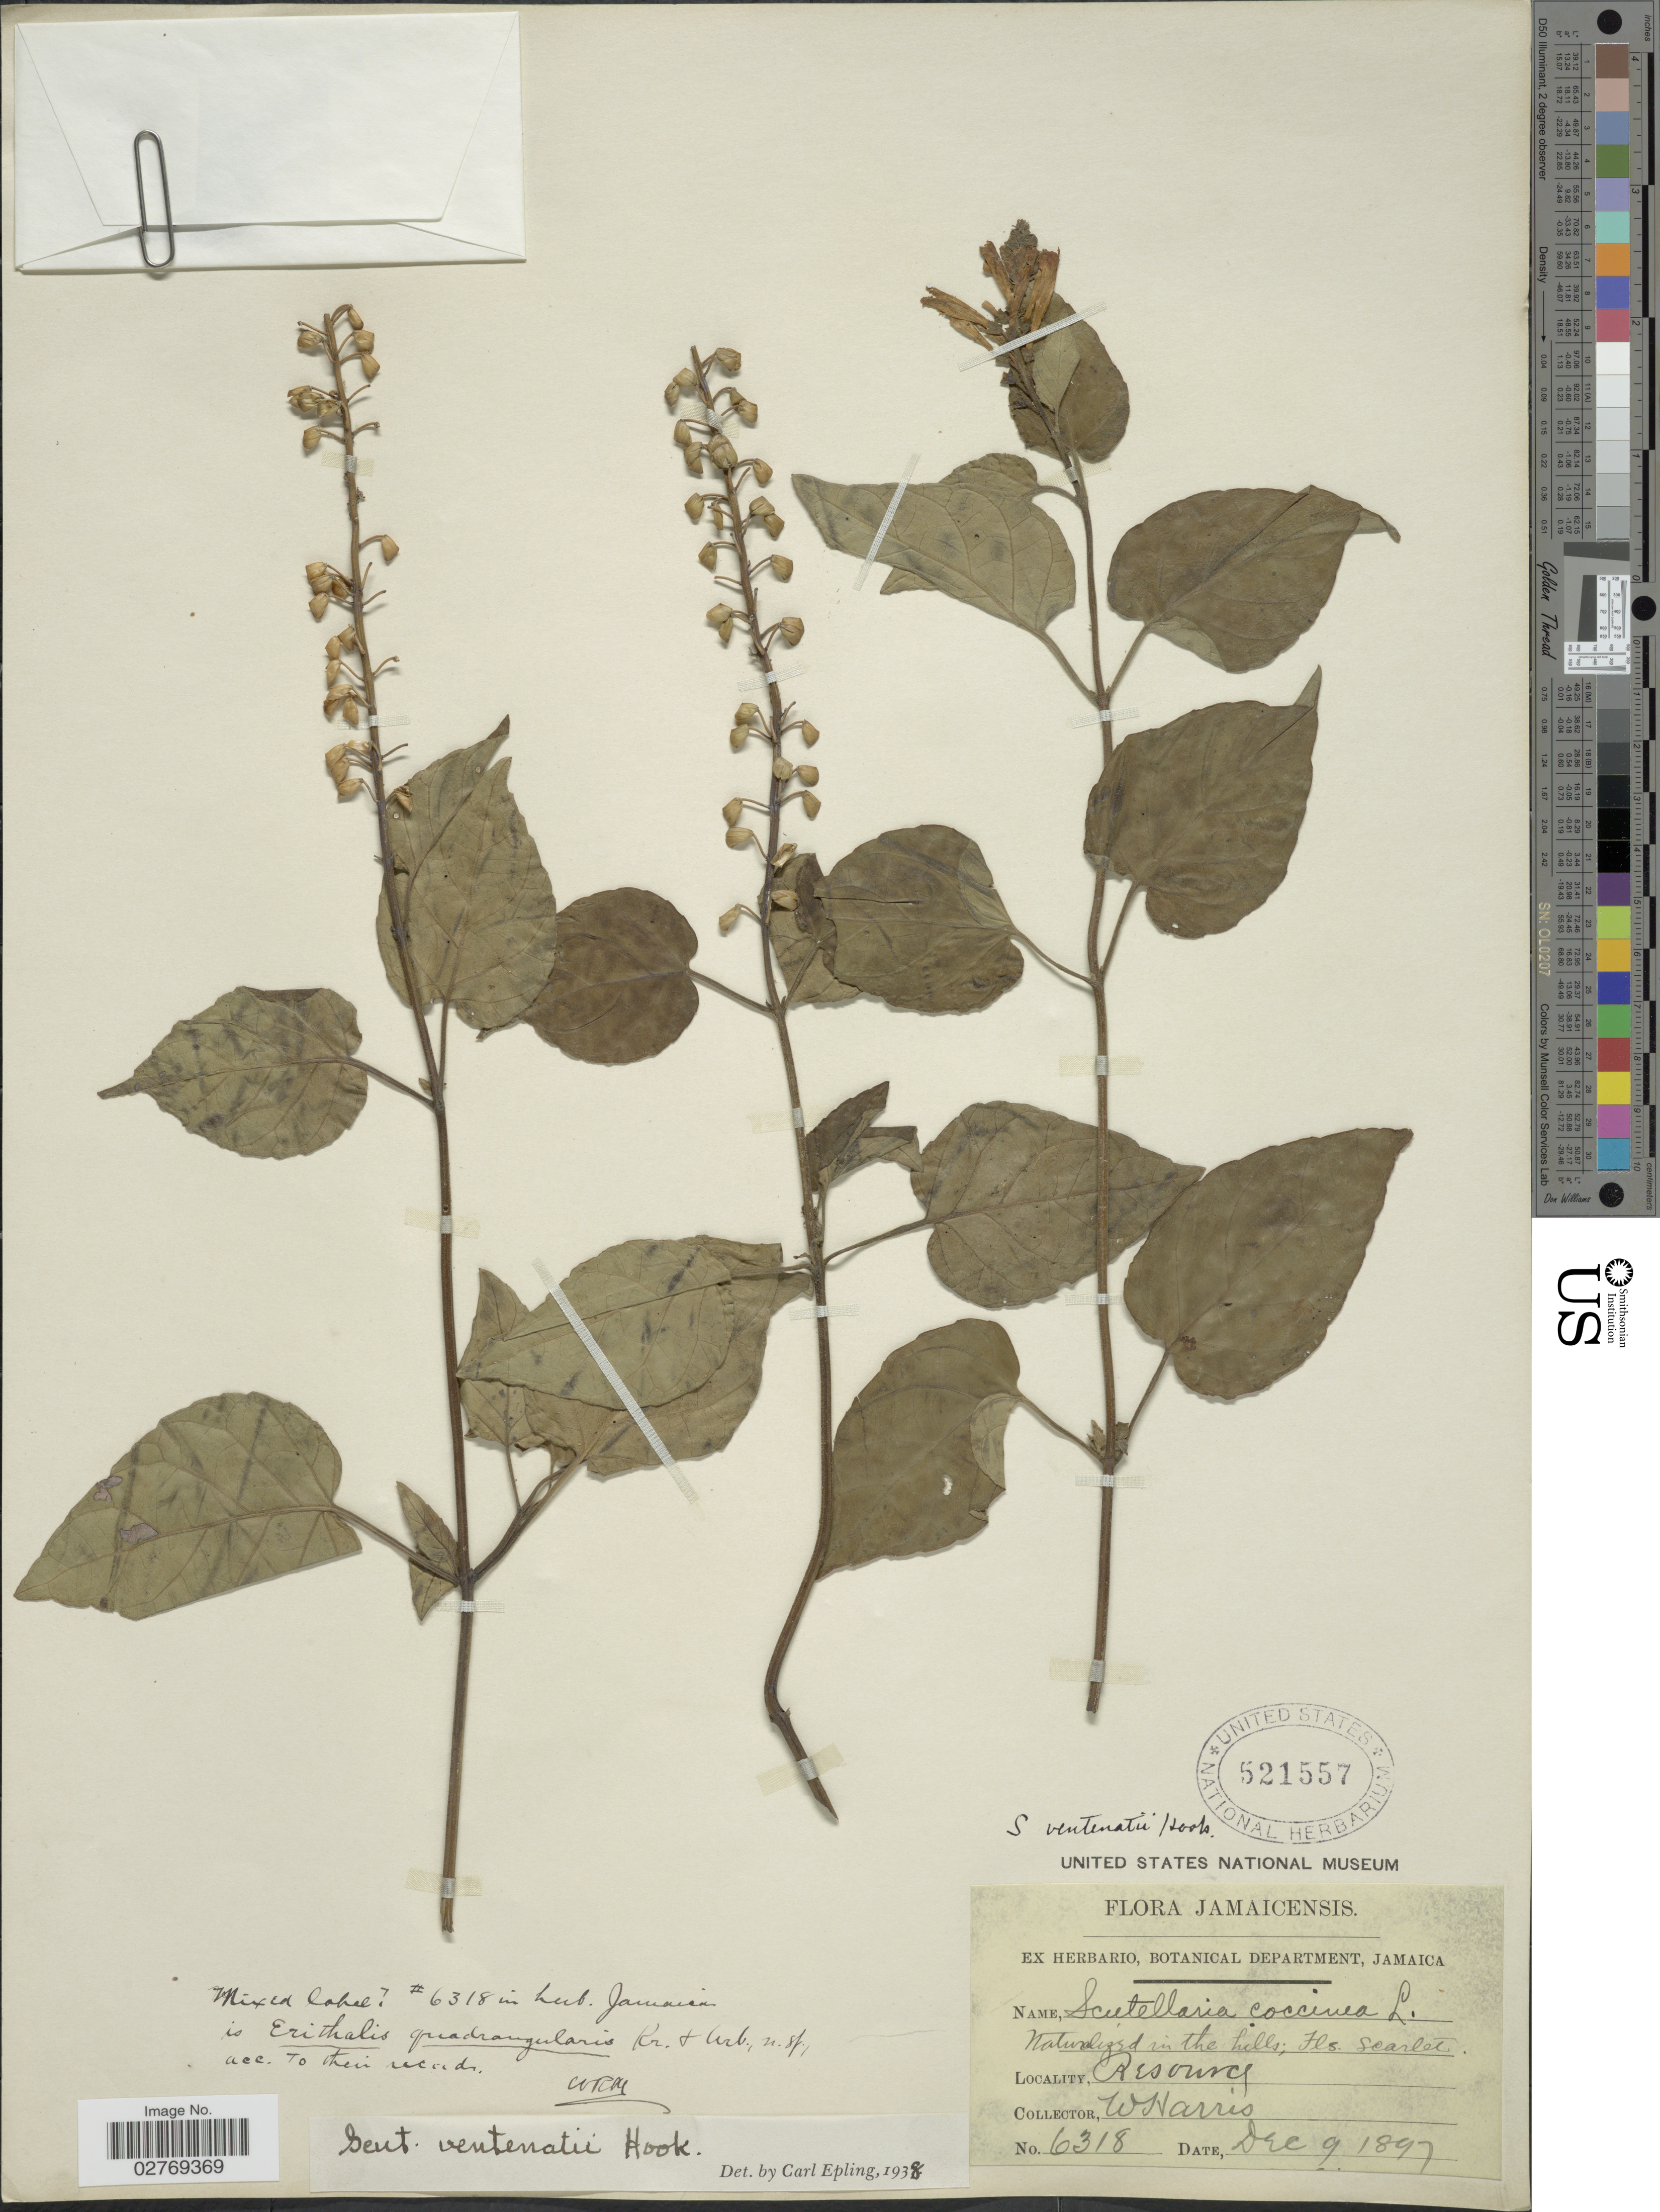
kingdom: Plantae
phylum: Tracheophyta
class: Magnoliopsida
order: Lamiales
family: Lamiaceae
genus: Scutellaria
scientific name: Scutellaria ventenatii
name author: Hook.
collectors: W. Harris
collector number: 6318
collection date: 1897-12-09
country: Jamaica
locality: Resource.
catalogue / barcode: US 521557